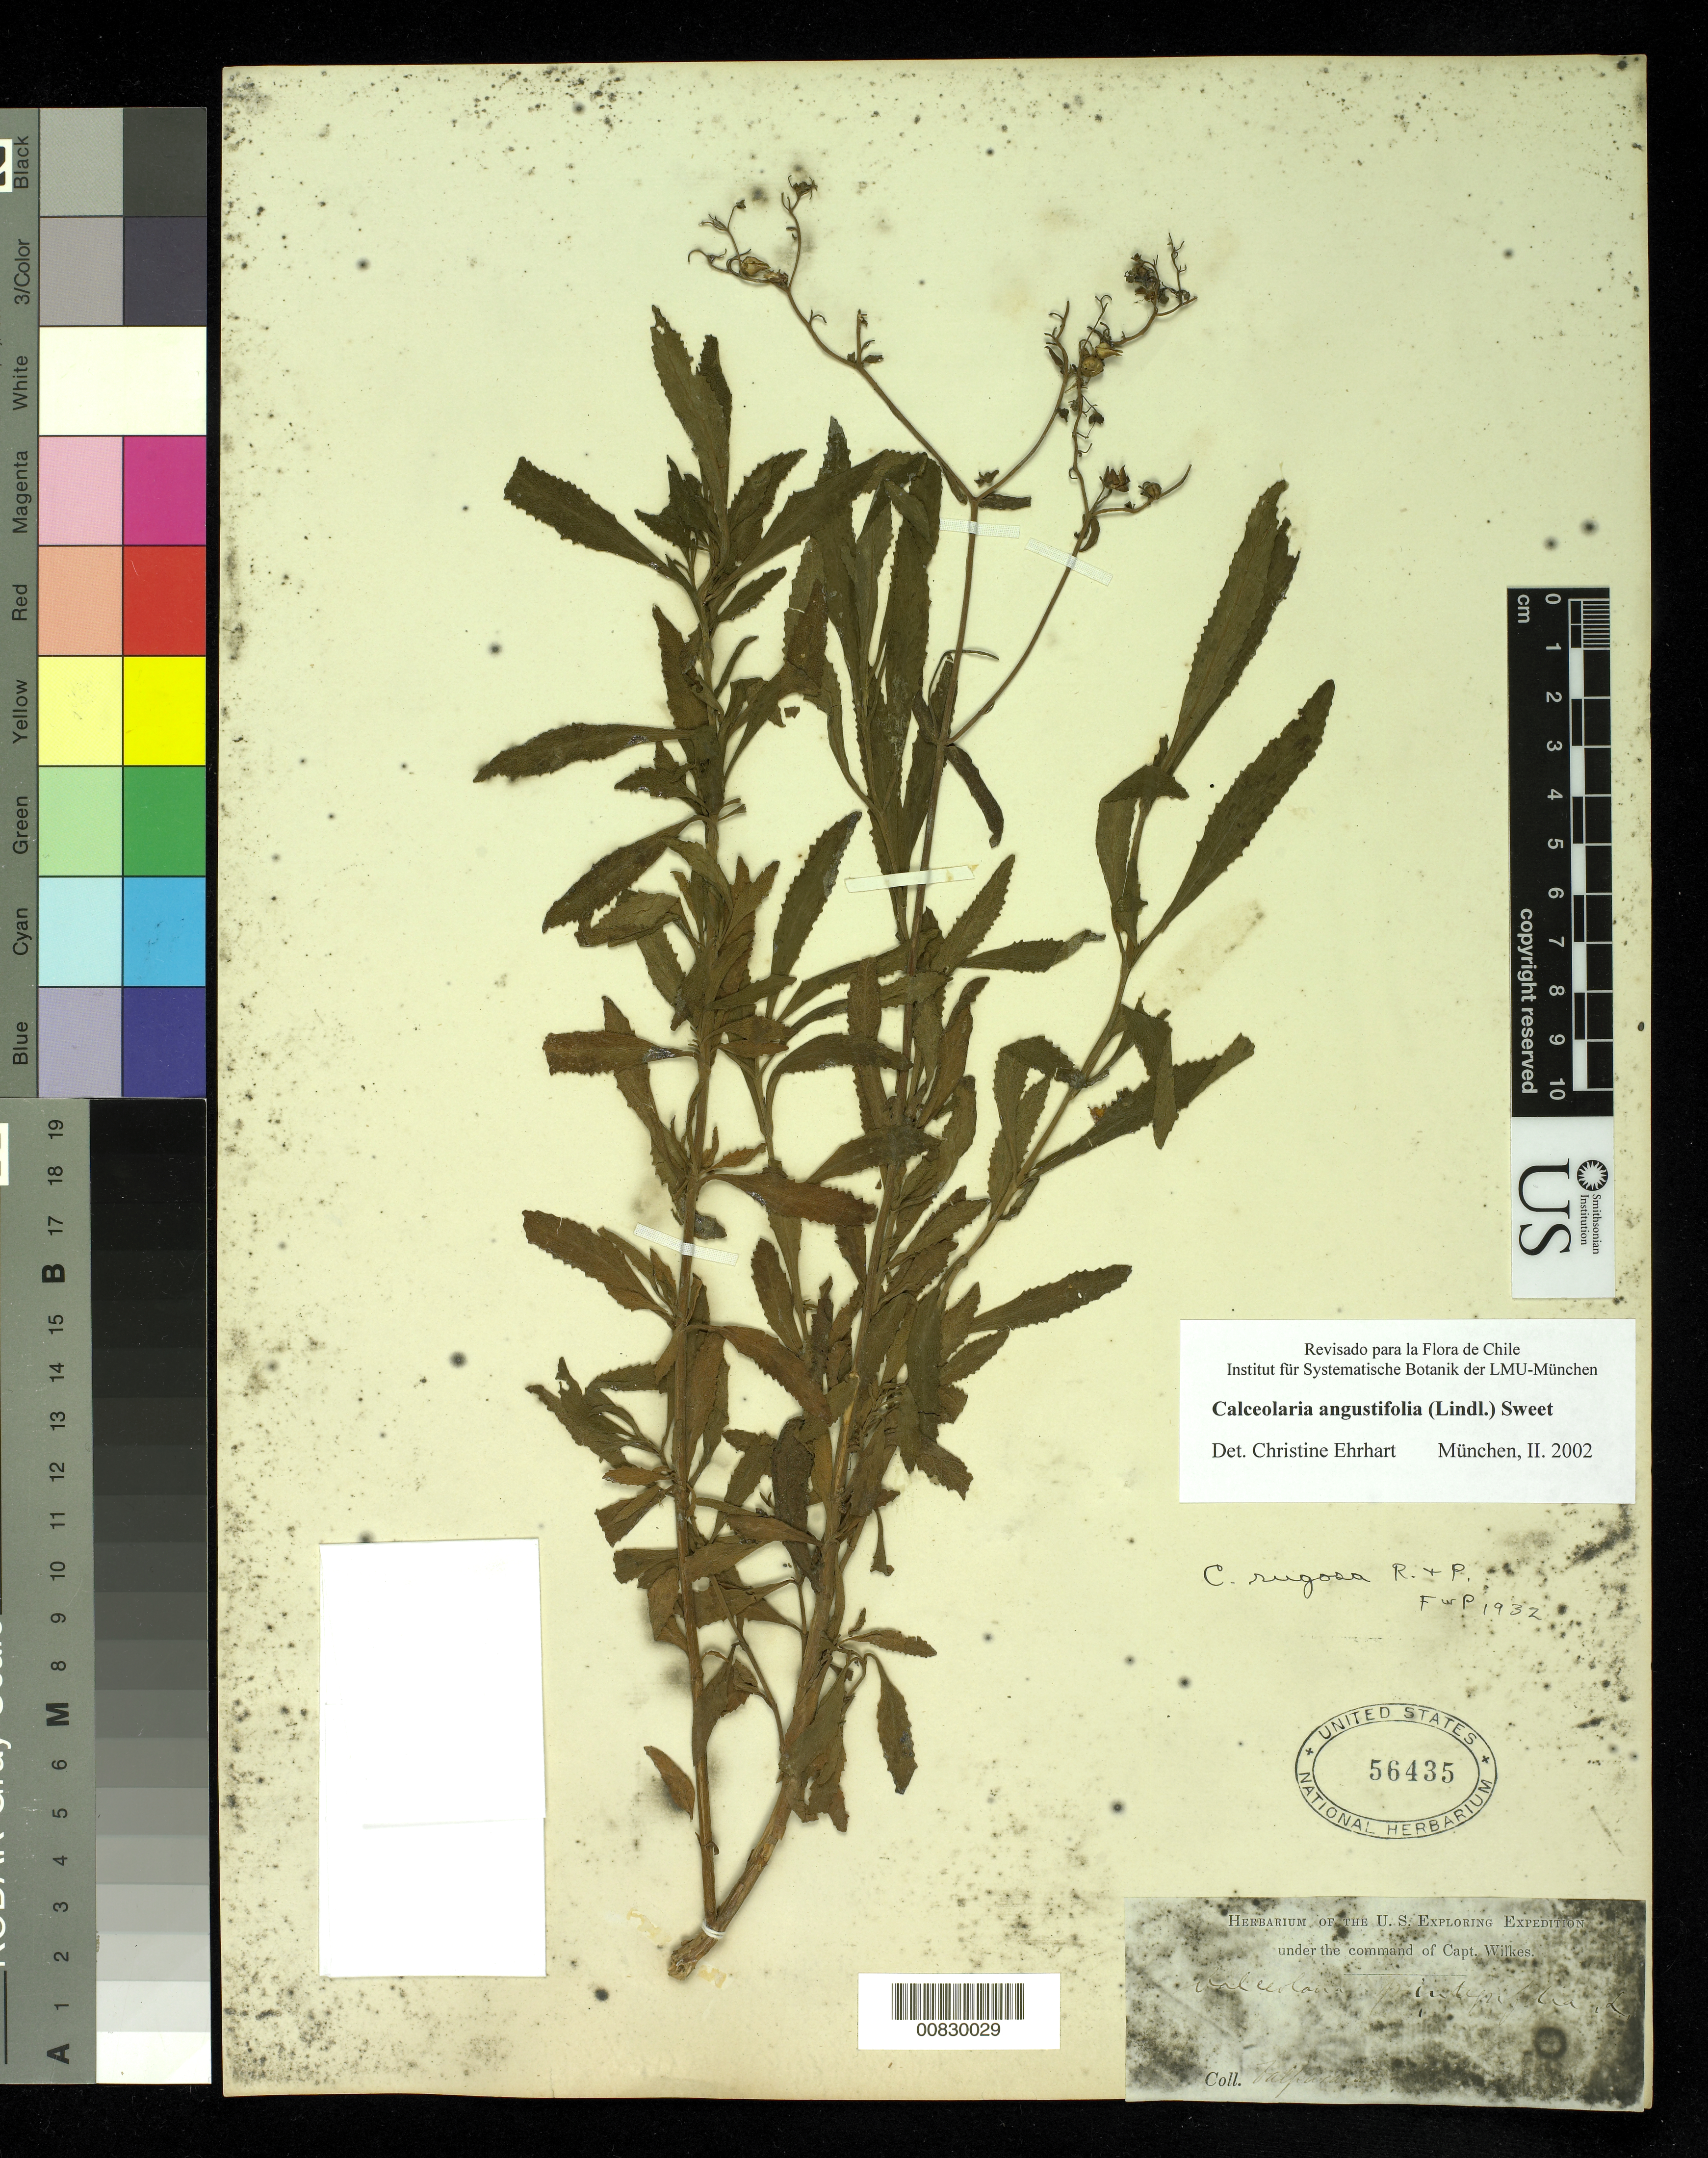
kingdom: Plantae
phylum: Tracheophyta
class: Magnoliopsida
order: Lamiales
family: Calceolariaceae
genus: Calceolaria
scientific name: Calceolaria angustiflora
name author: Ruiz & Pav.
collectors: Wilkes Explor. Exped.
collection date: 1838/1842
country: Chile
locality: Valparaiso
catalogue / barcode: US 56435